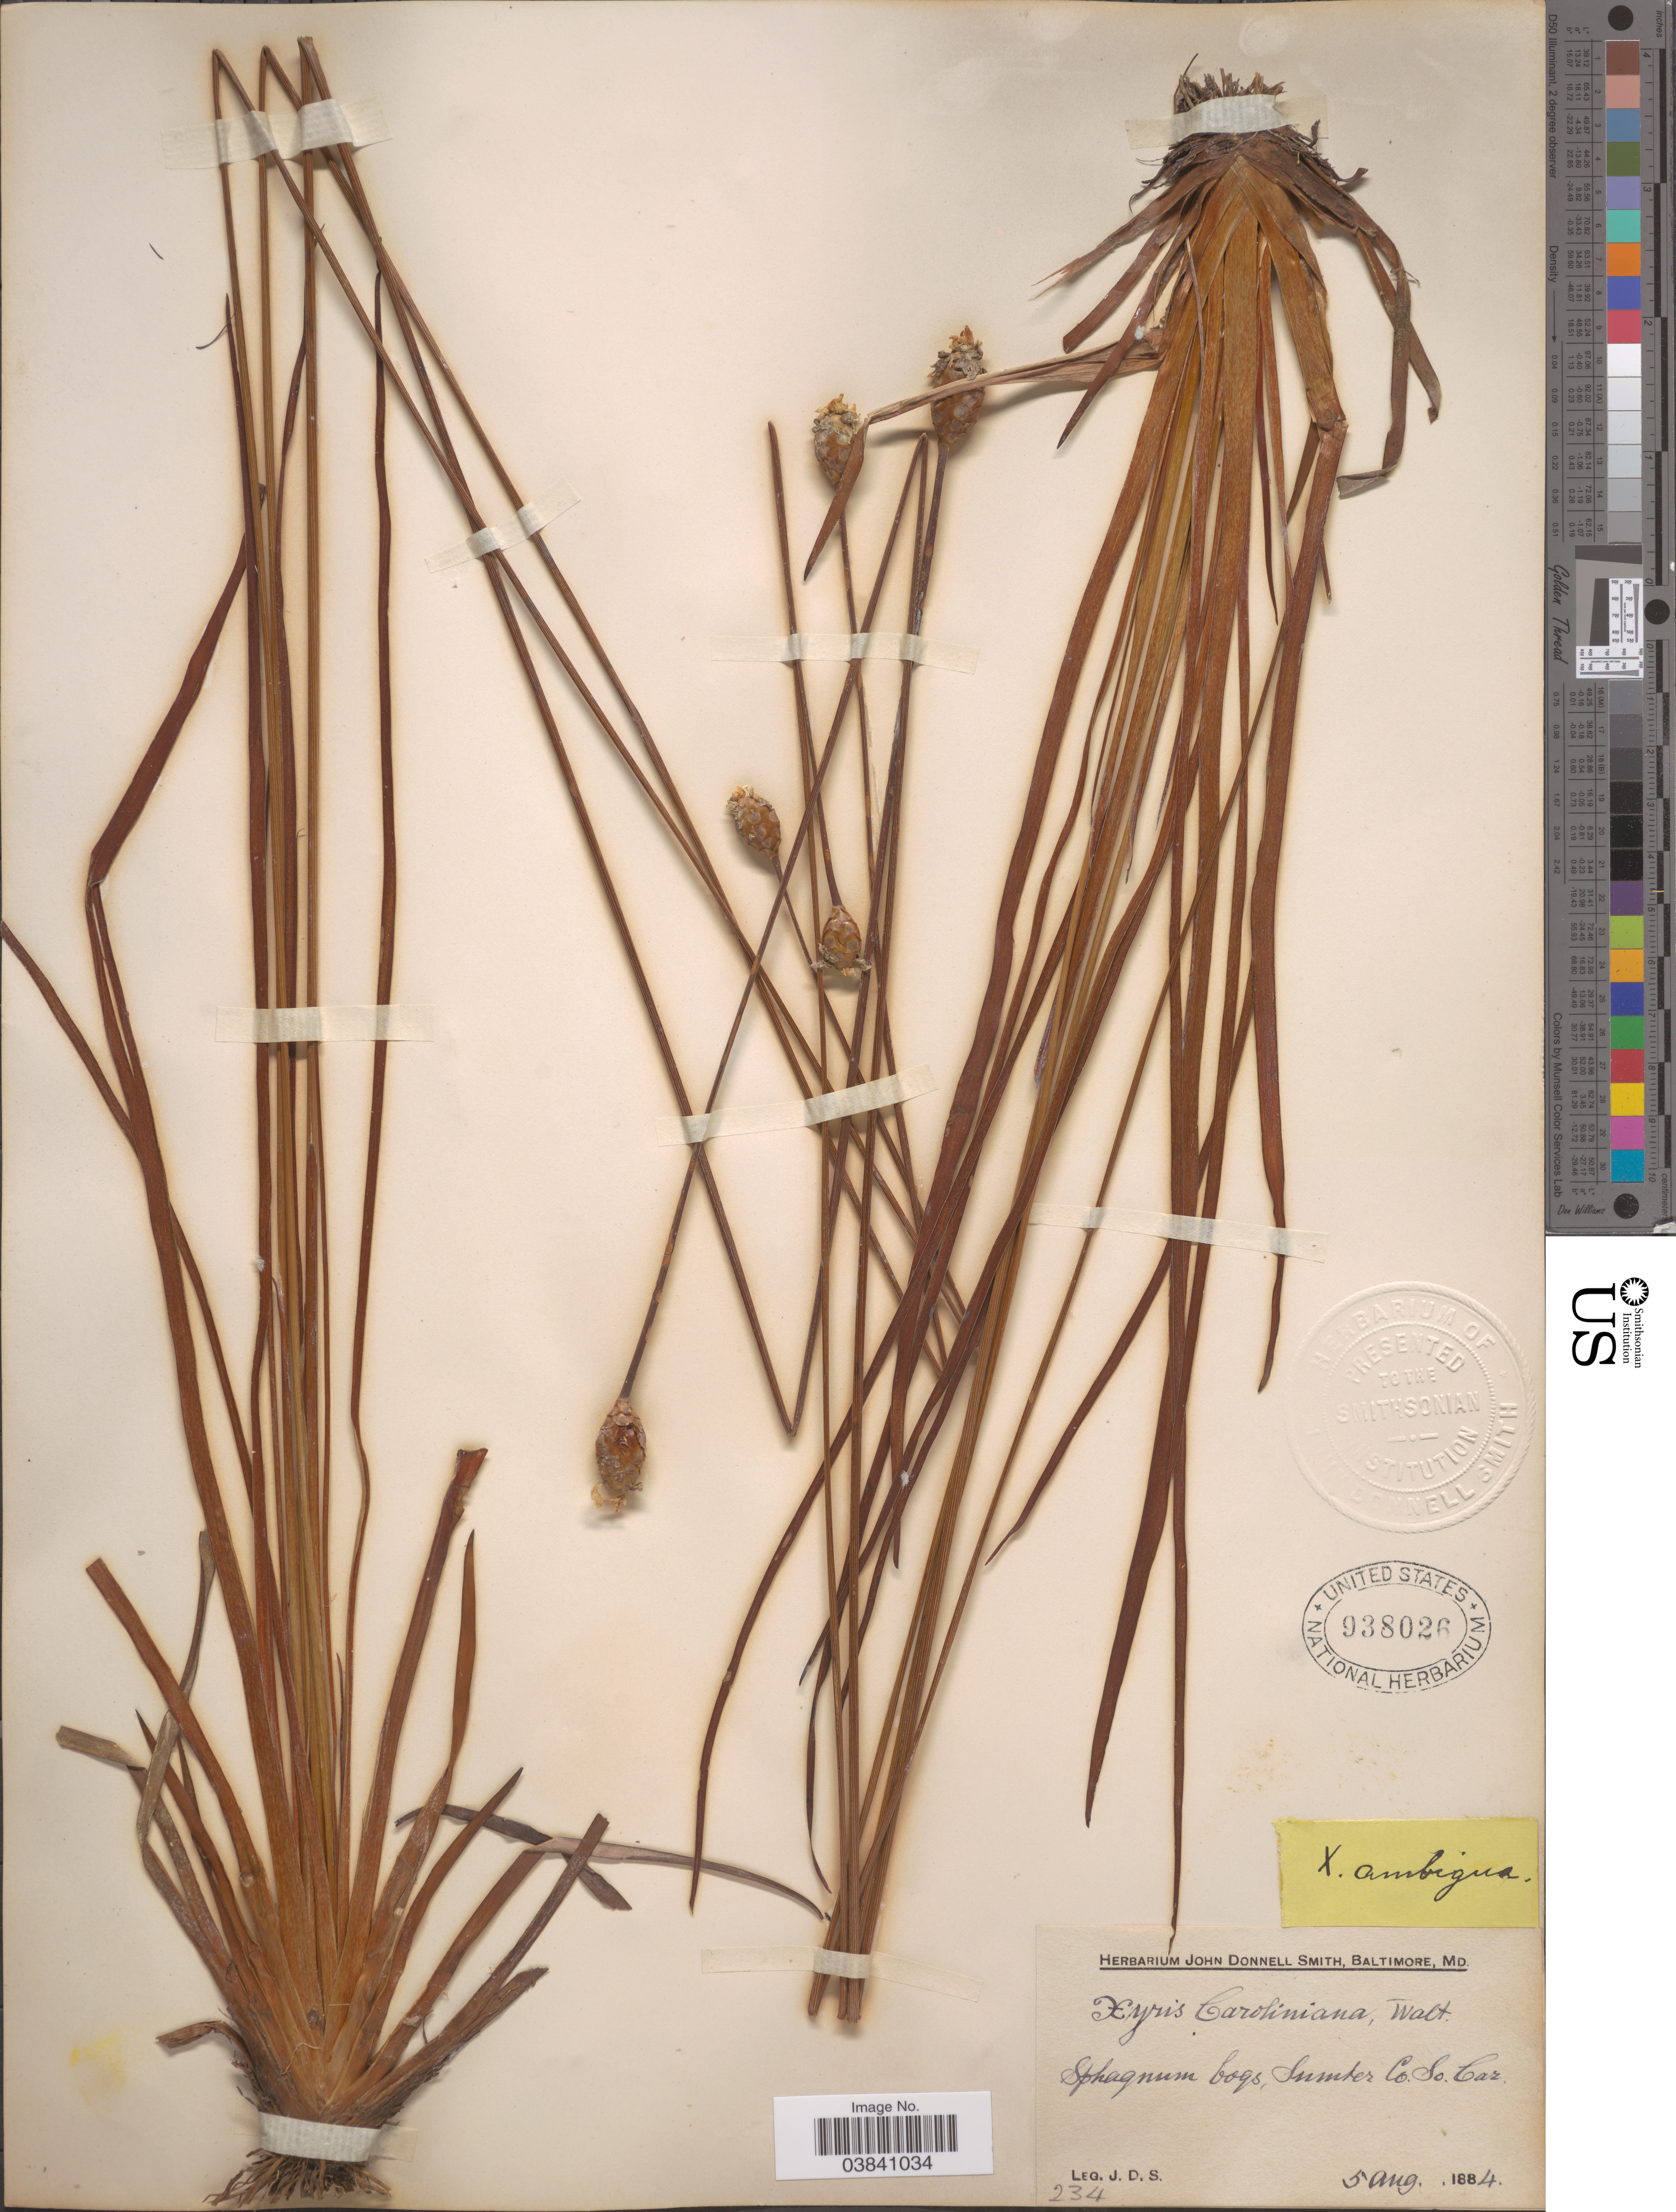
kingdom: Plantae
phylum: Tracheophyta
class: Liliopsida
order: Poales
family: Xyridaceae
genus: Xyris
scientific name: Xyris ambigua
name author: Beyr. ex Kunth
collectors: J. Donnell Smith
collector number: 234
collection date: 1884-08-05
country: United States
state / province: South Carolina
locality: Sphagnum bogs, Sumter Co.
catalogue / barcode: US 938026